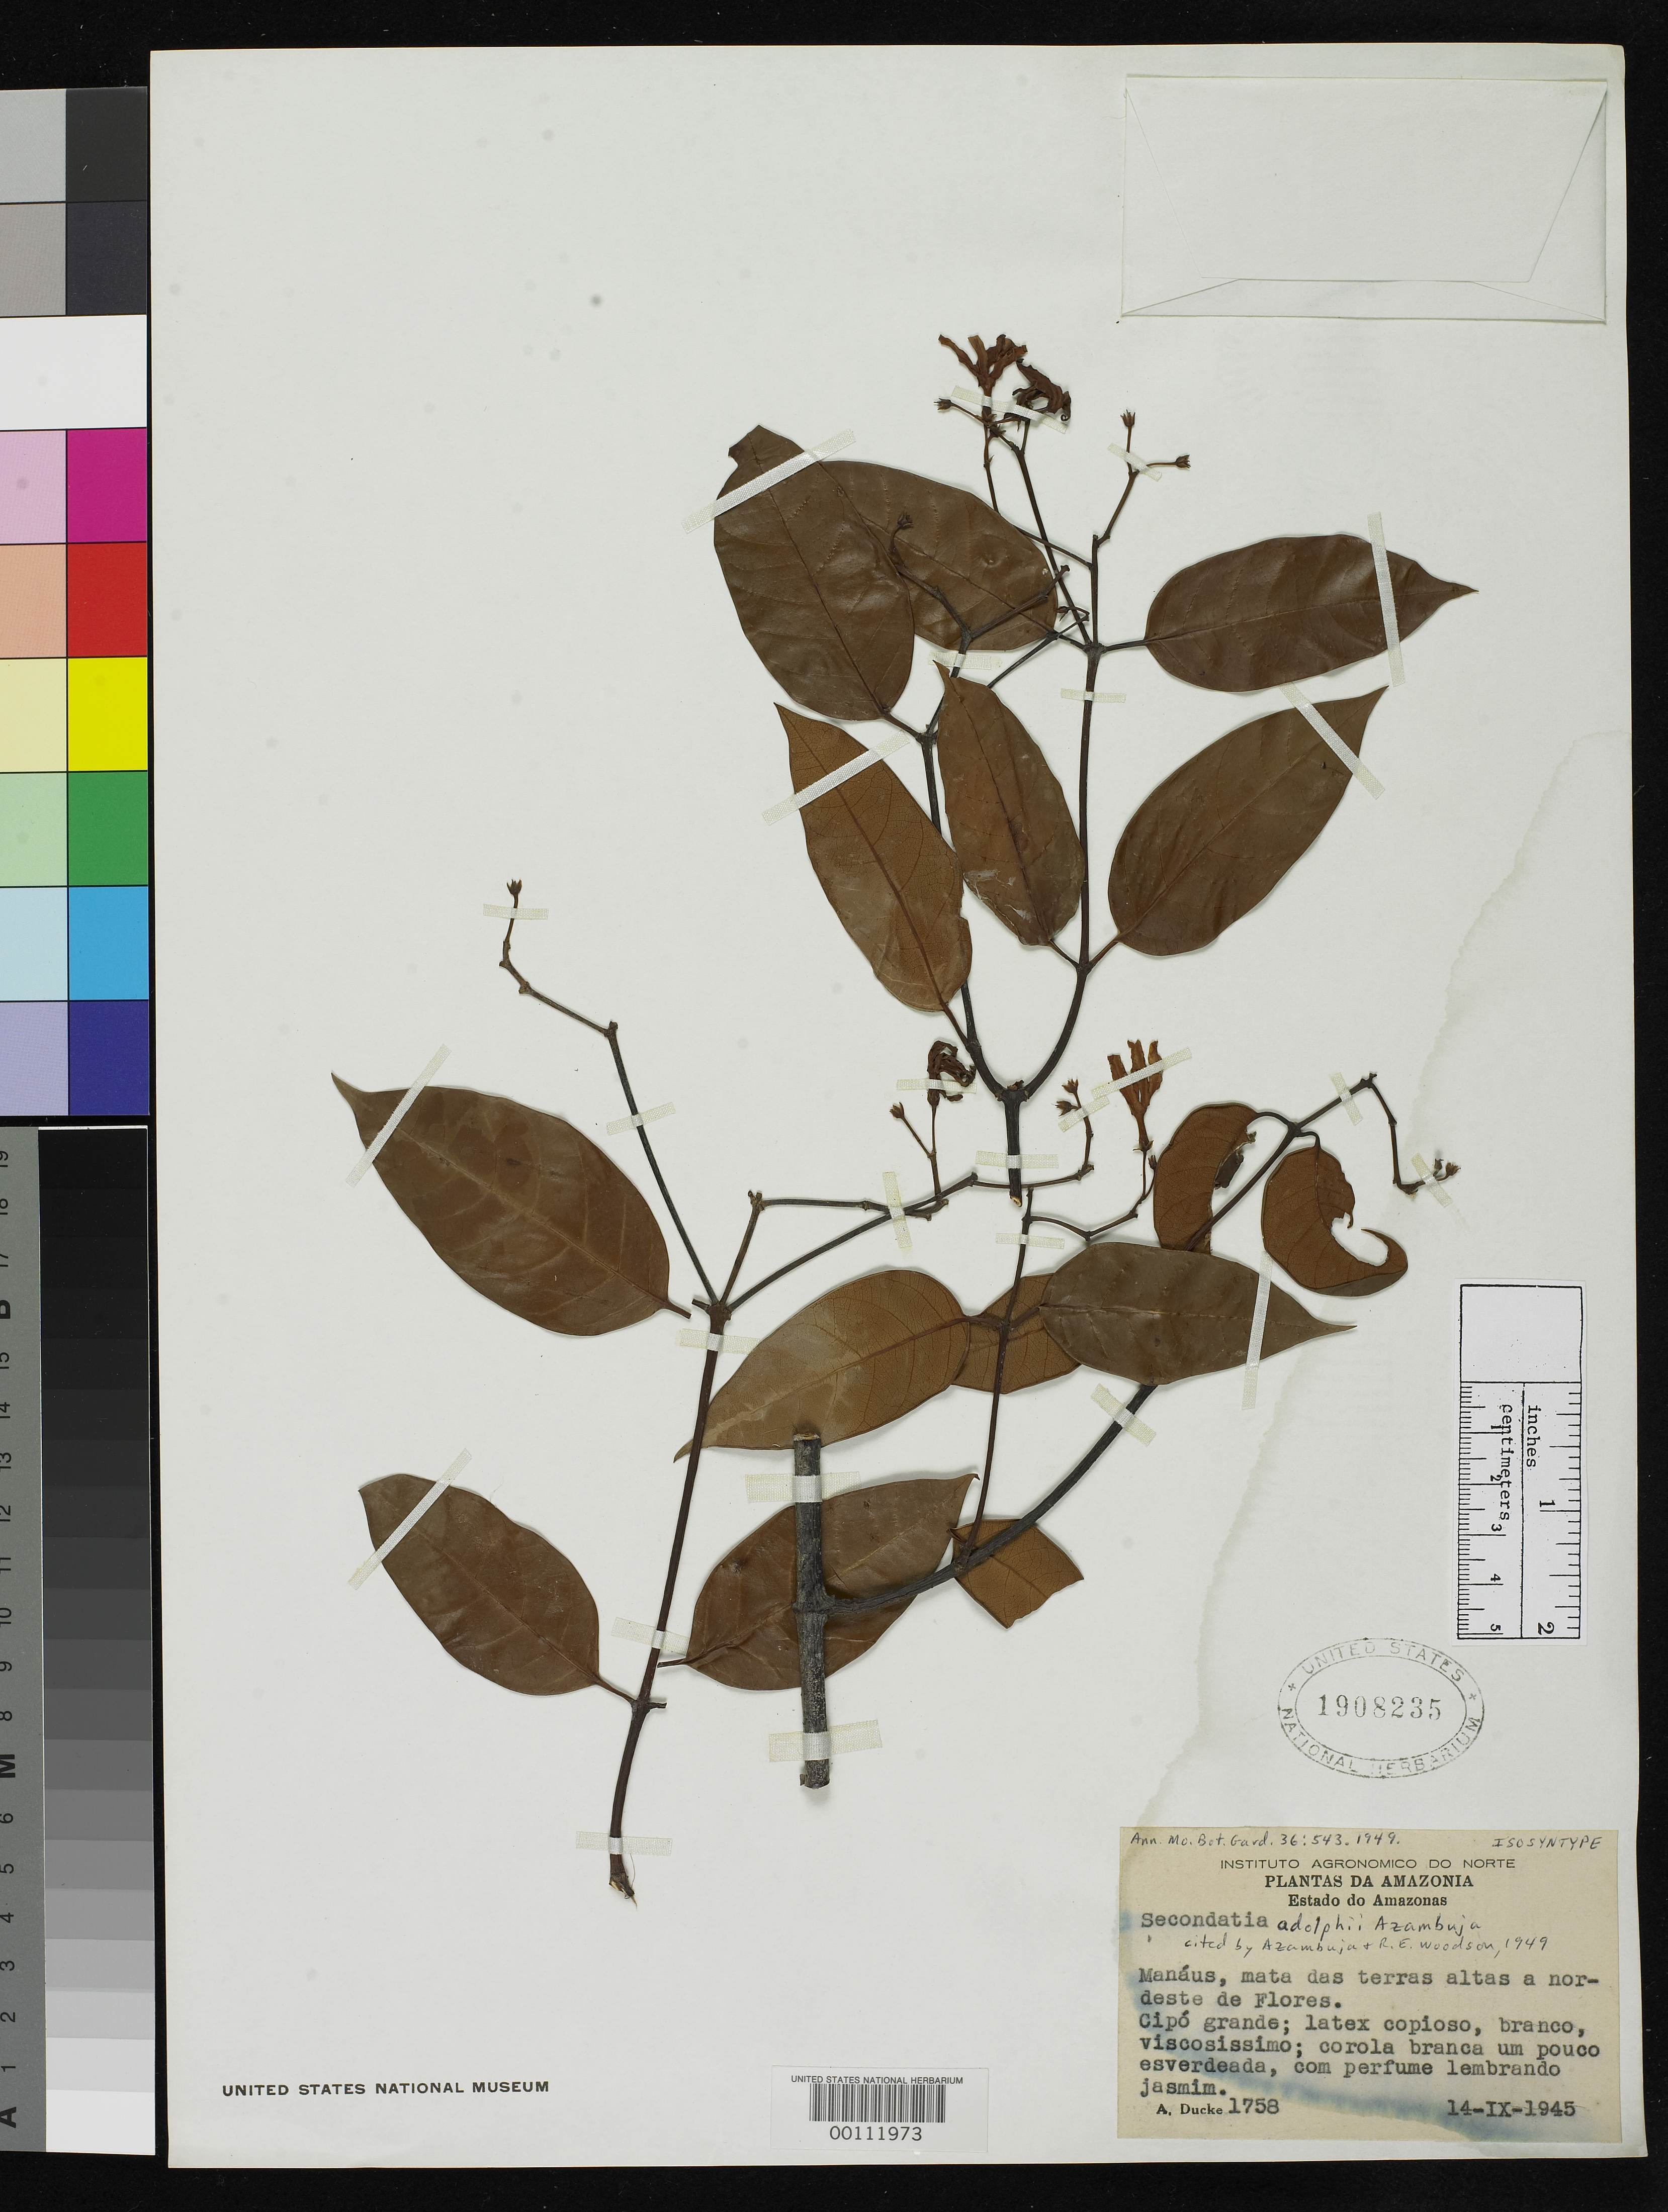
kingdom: Plantae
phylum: Tracheophyta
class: Magnoliopsida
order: Gentianales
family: Apocynaceae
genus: Secondatia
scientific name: Secondatia adolphii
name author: Azambuja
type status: Isosyntype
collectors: A. Ducke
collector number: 1758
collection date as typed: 14 Sep 1945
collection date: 1945-09-14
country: Brazil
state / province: Amazonas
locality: Manaus.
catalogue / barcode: US 1908235